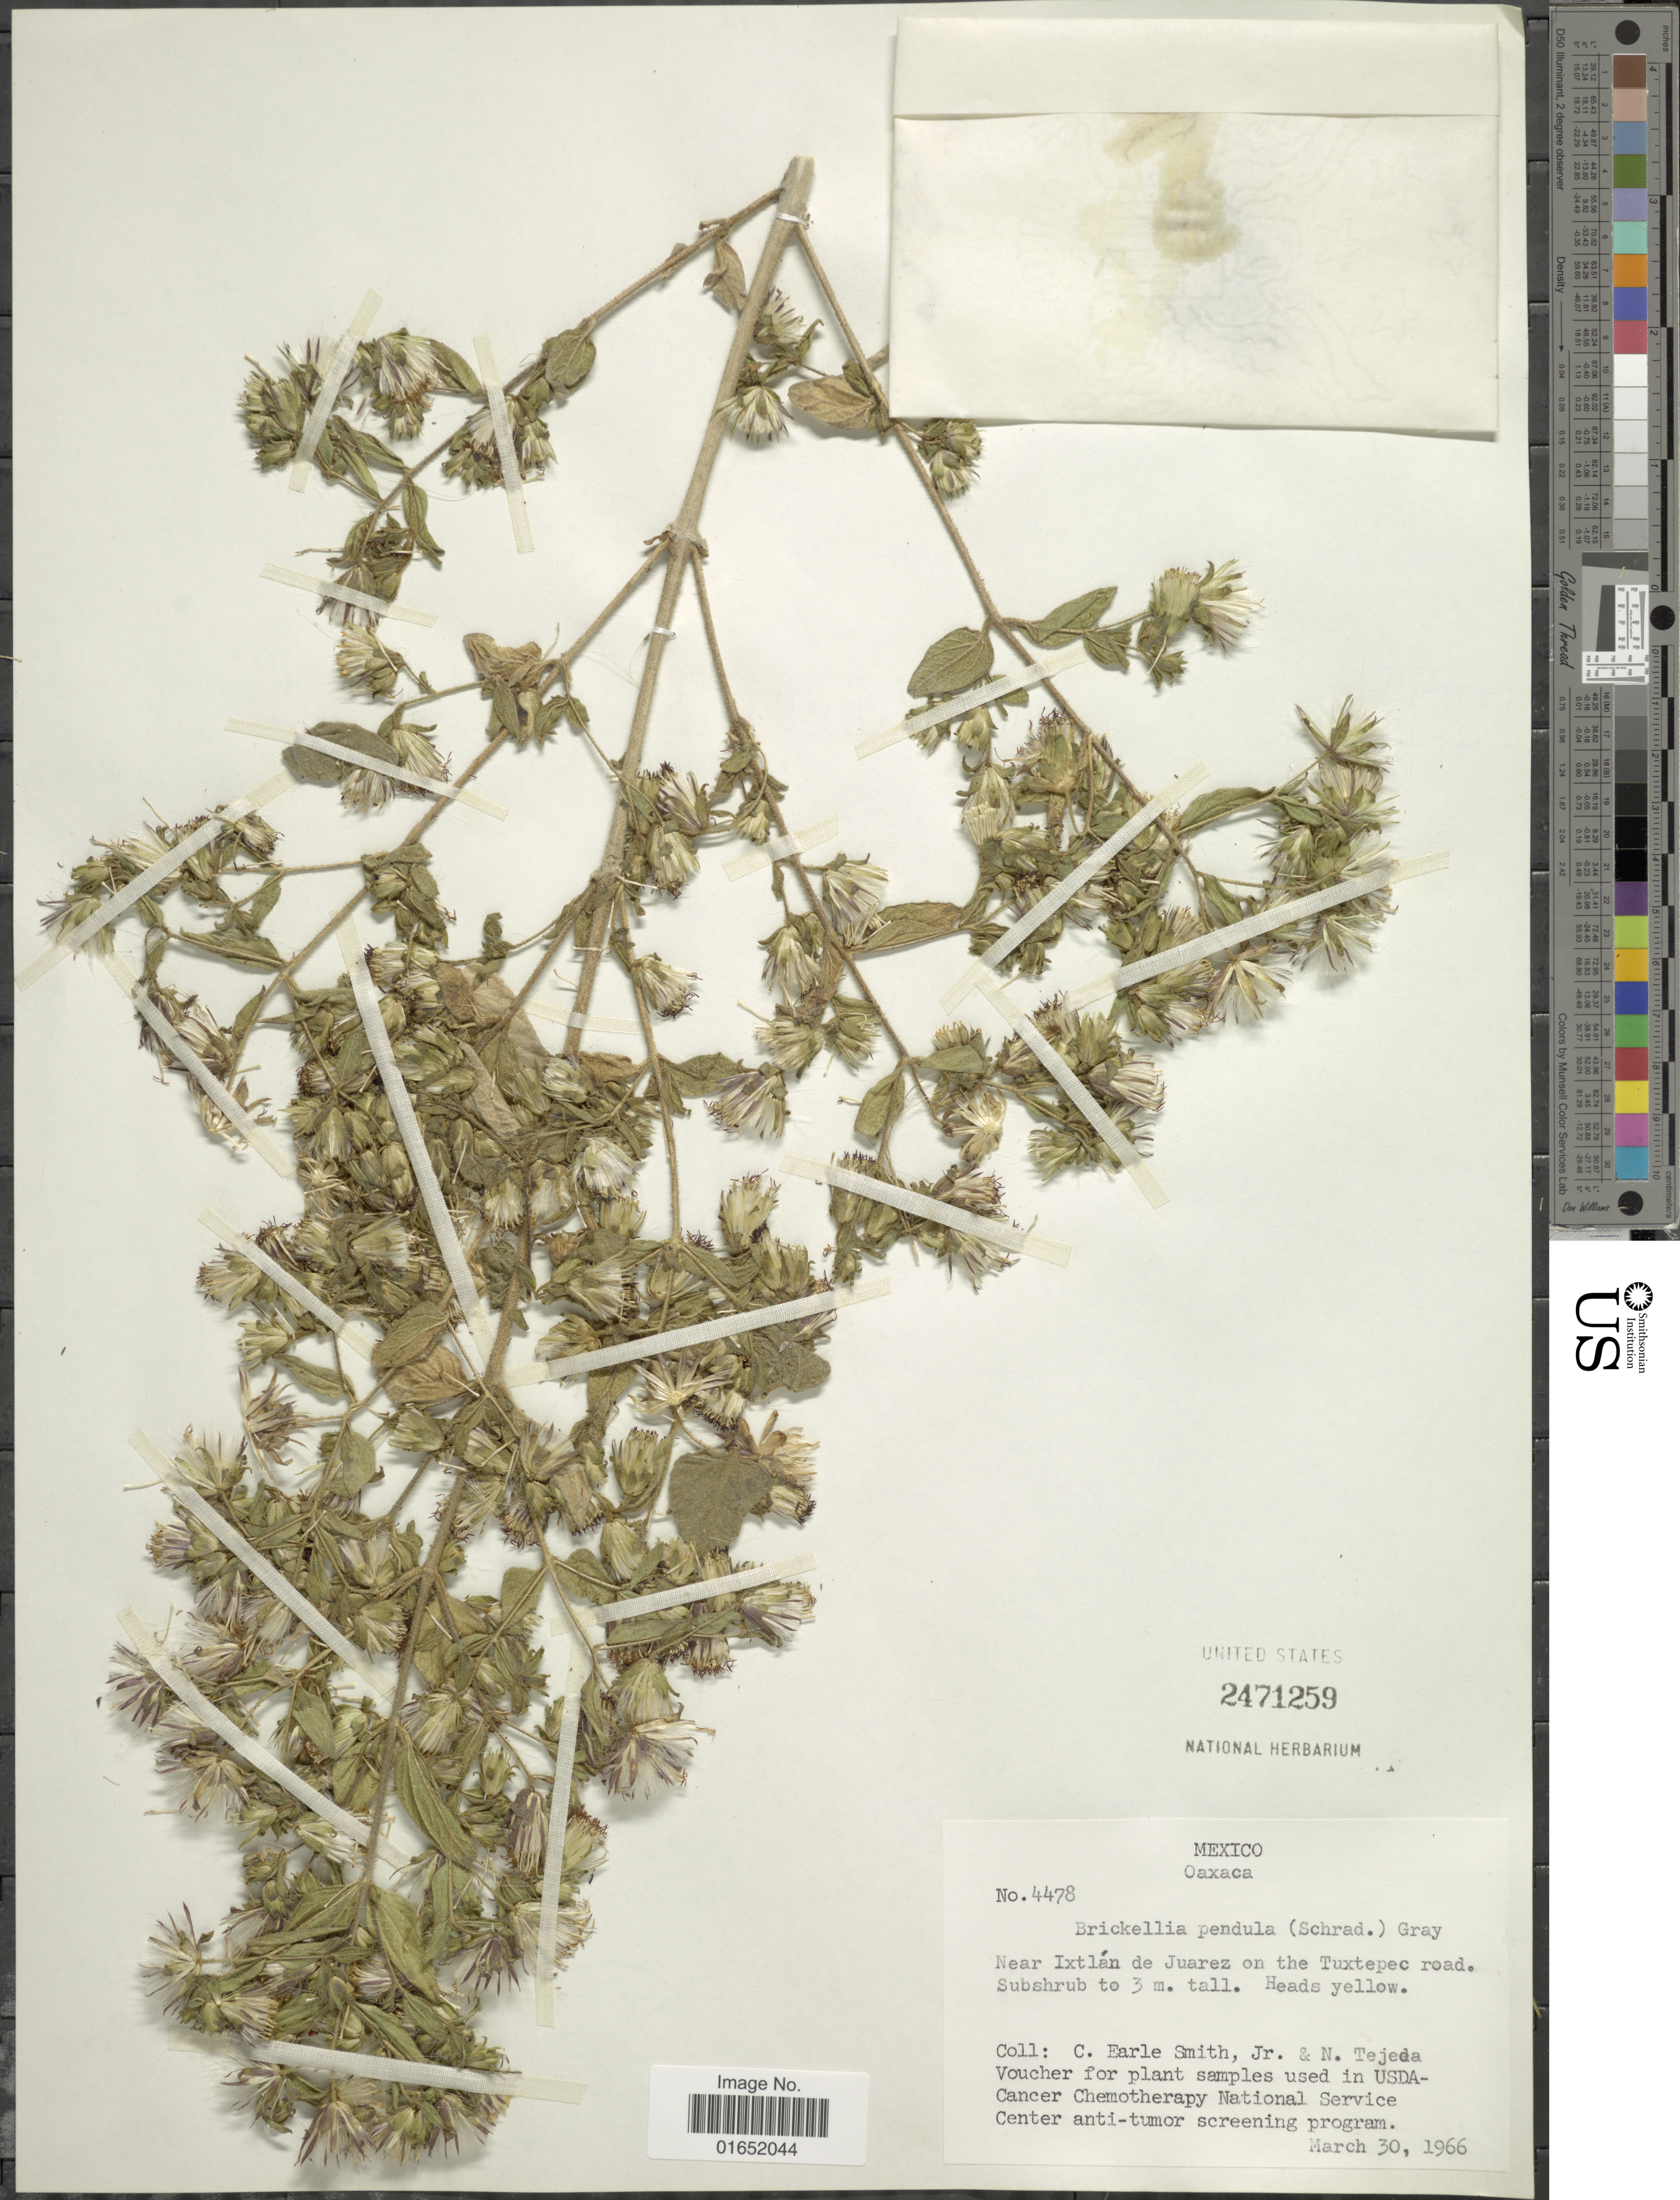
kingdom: Plantae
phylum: Tracheophyta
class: Magnoliopsida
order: Asterales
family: Asteraceae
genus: Brickellia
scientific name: Brickellia pacayensis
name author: J.M. Coult.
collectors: C. E. Smith Jr. & N. Tejada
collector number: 4478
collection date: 1966-03-30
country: Mexico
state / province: Oaxaca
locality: Near Ixtlán de Juarez on the Tuxtepec road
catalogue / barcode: US 2471259